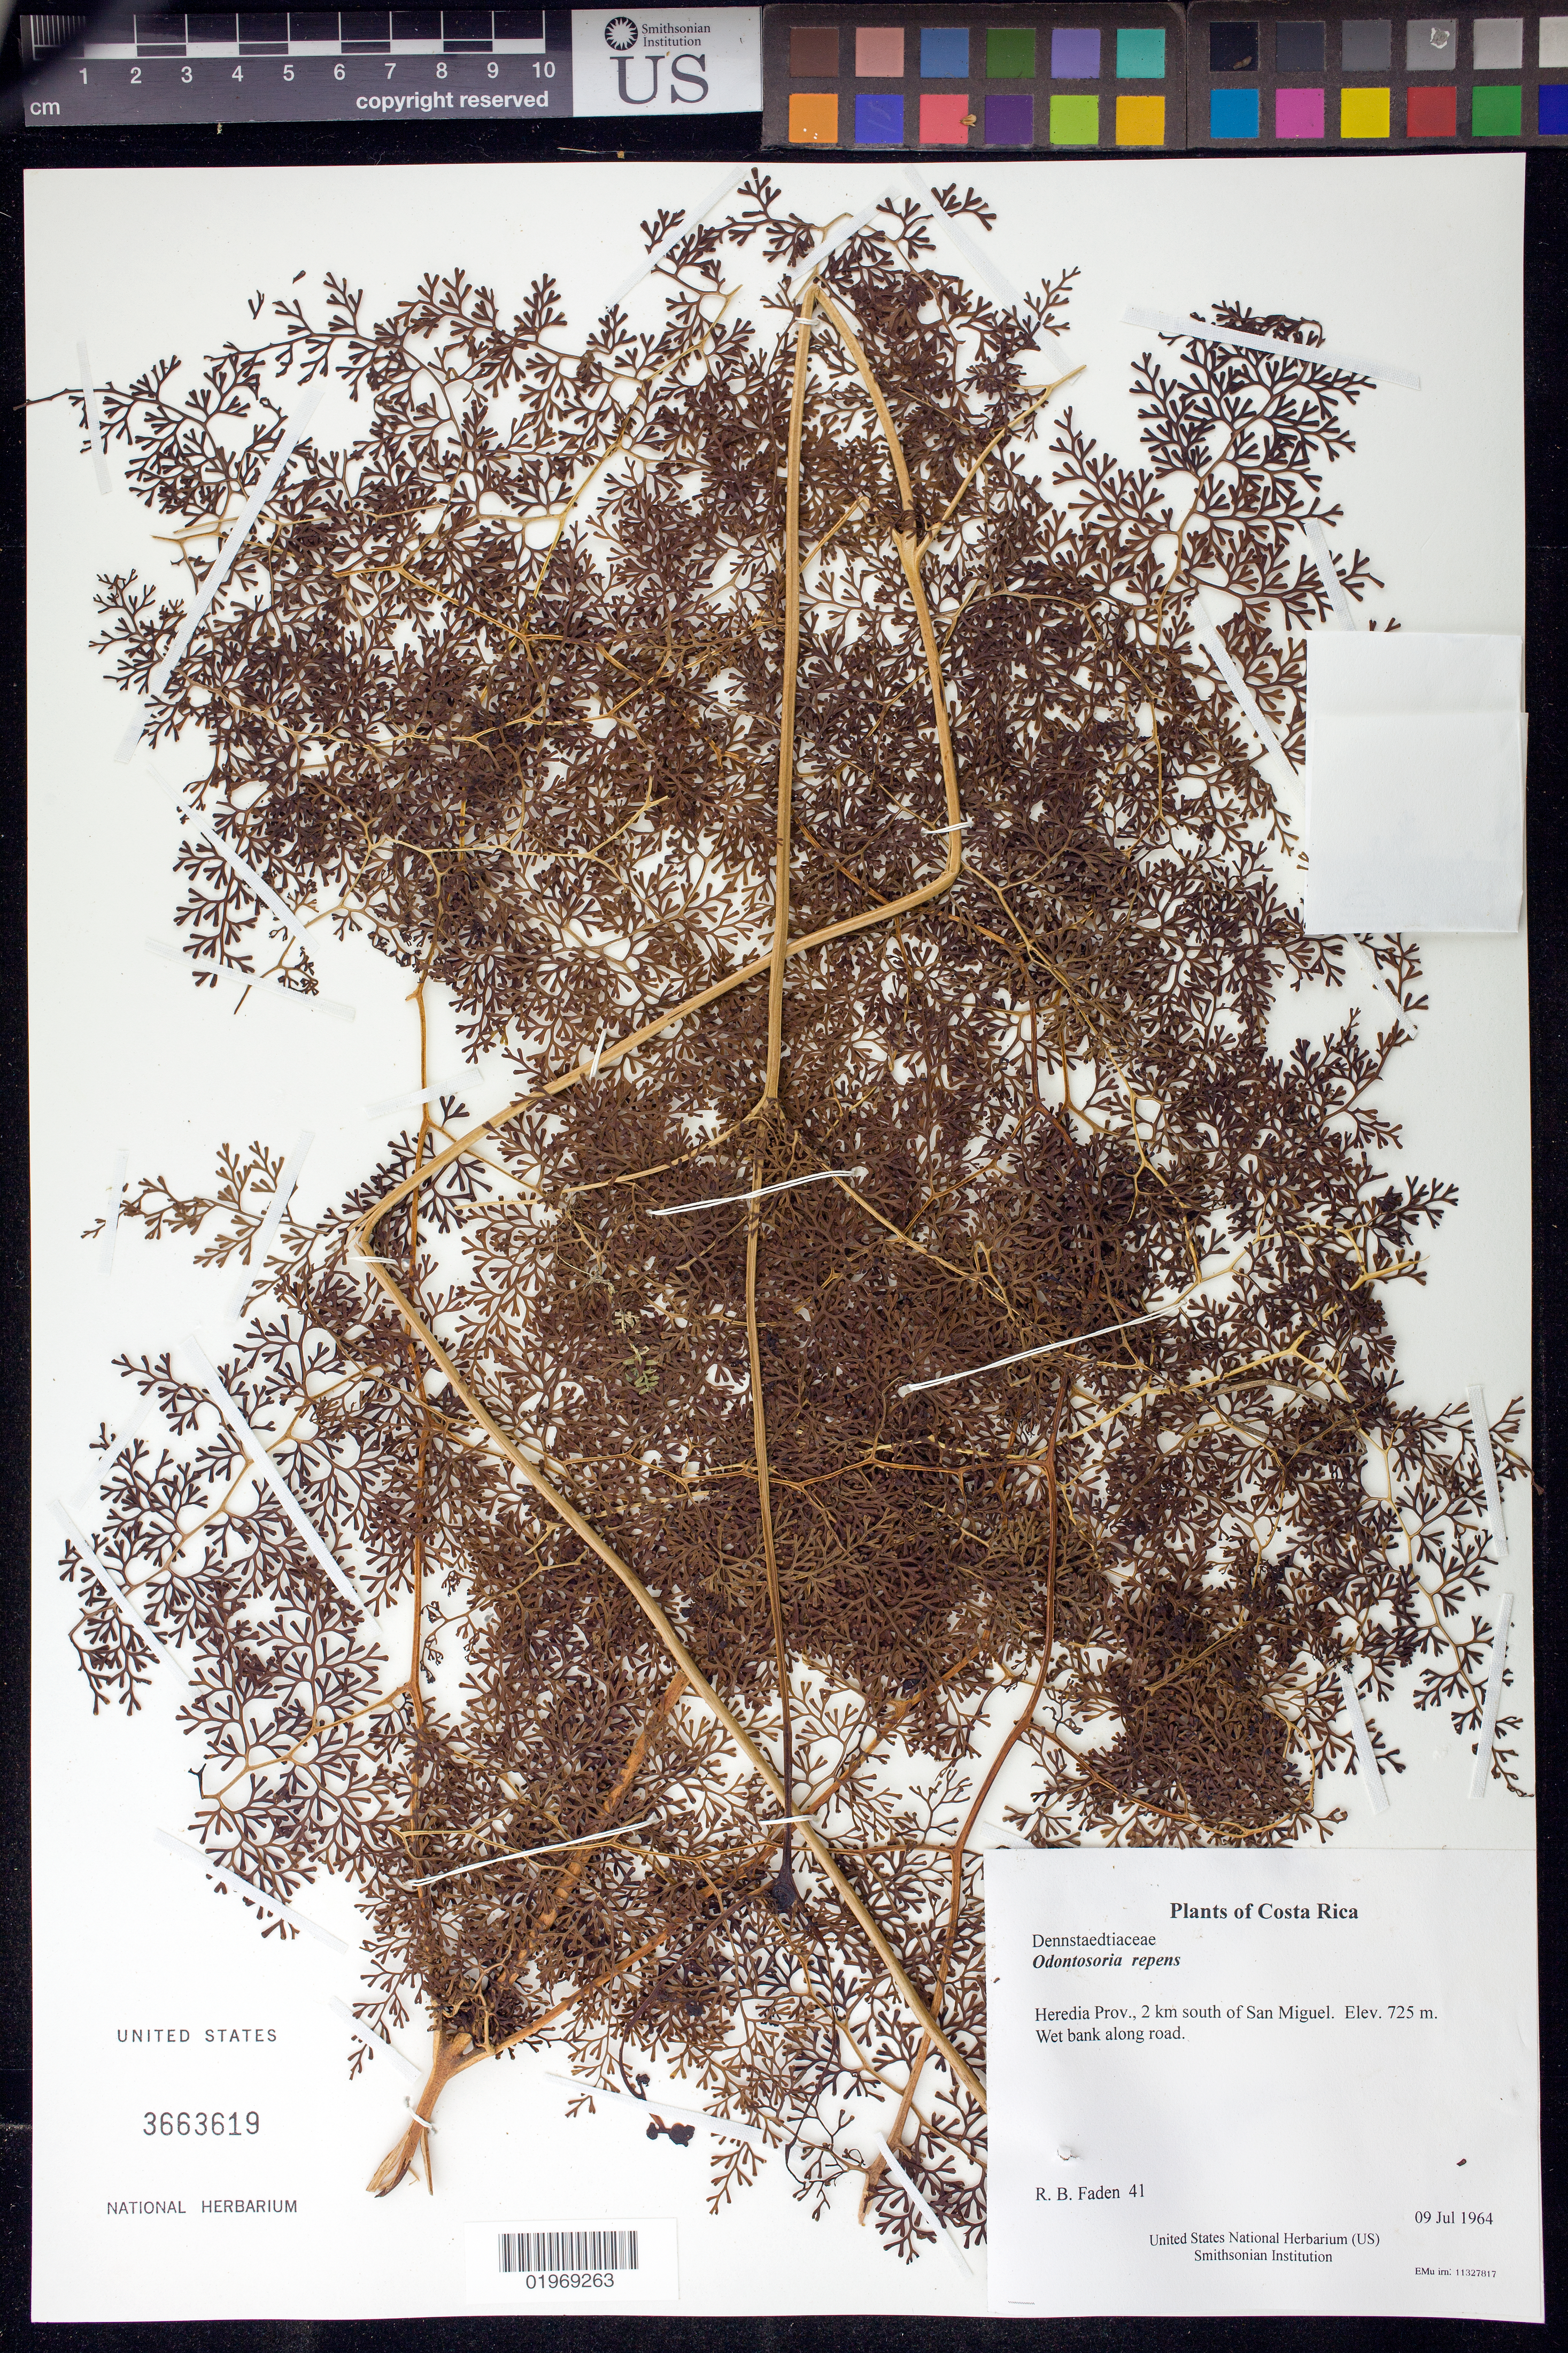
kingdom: Plantae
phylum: Tracheophyta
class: Polypodiopsida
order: Polypodiales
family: Lindsaeaceae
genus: Odontosoria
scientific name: Odontosoria repens ined.?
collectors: R. B. Faden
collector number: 41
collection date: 1964-07-09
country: Costa Rica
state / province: Heredia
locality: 2 km south of San Miguel.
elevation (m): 725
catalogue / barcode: US 3663619